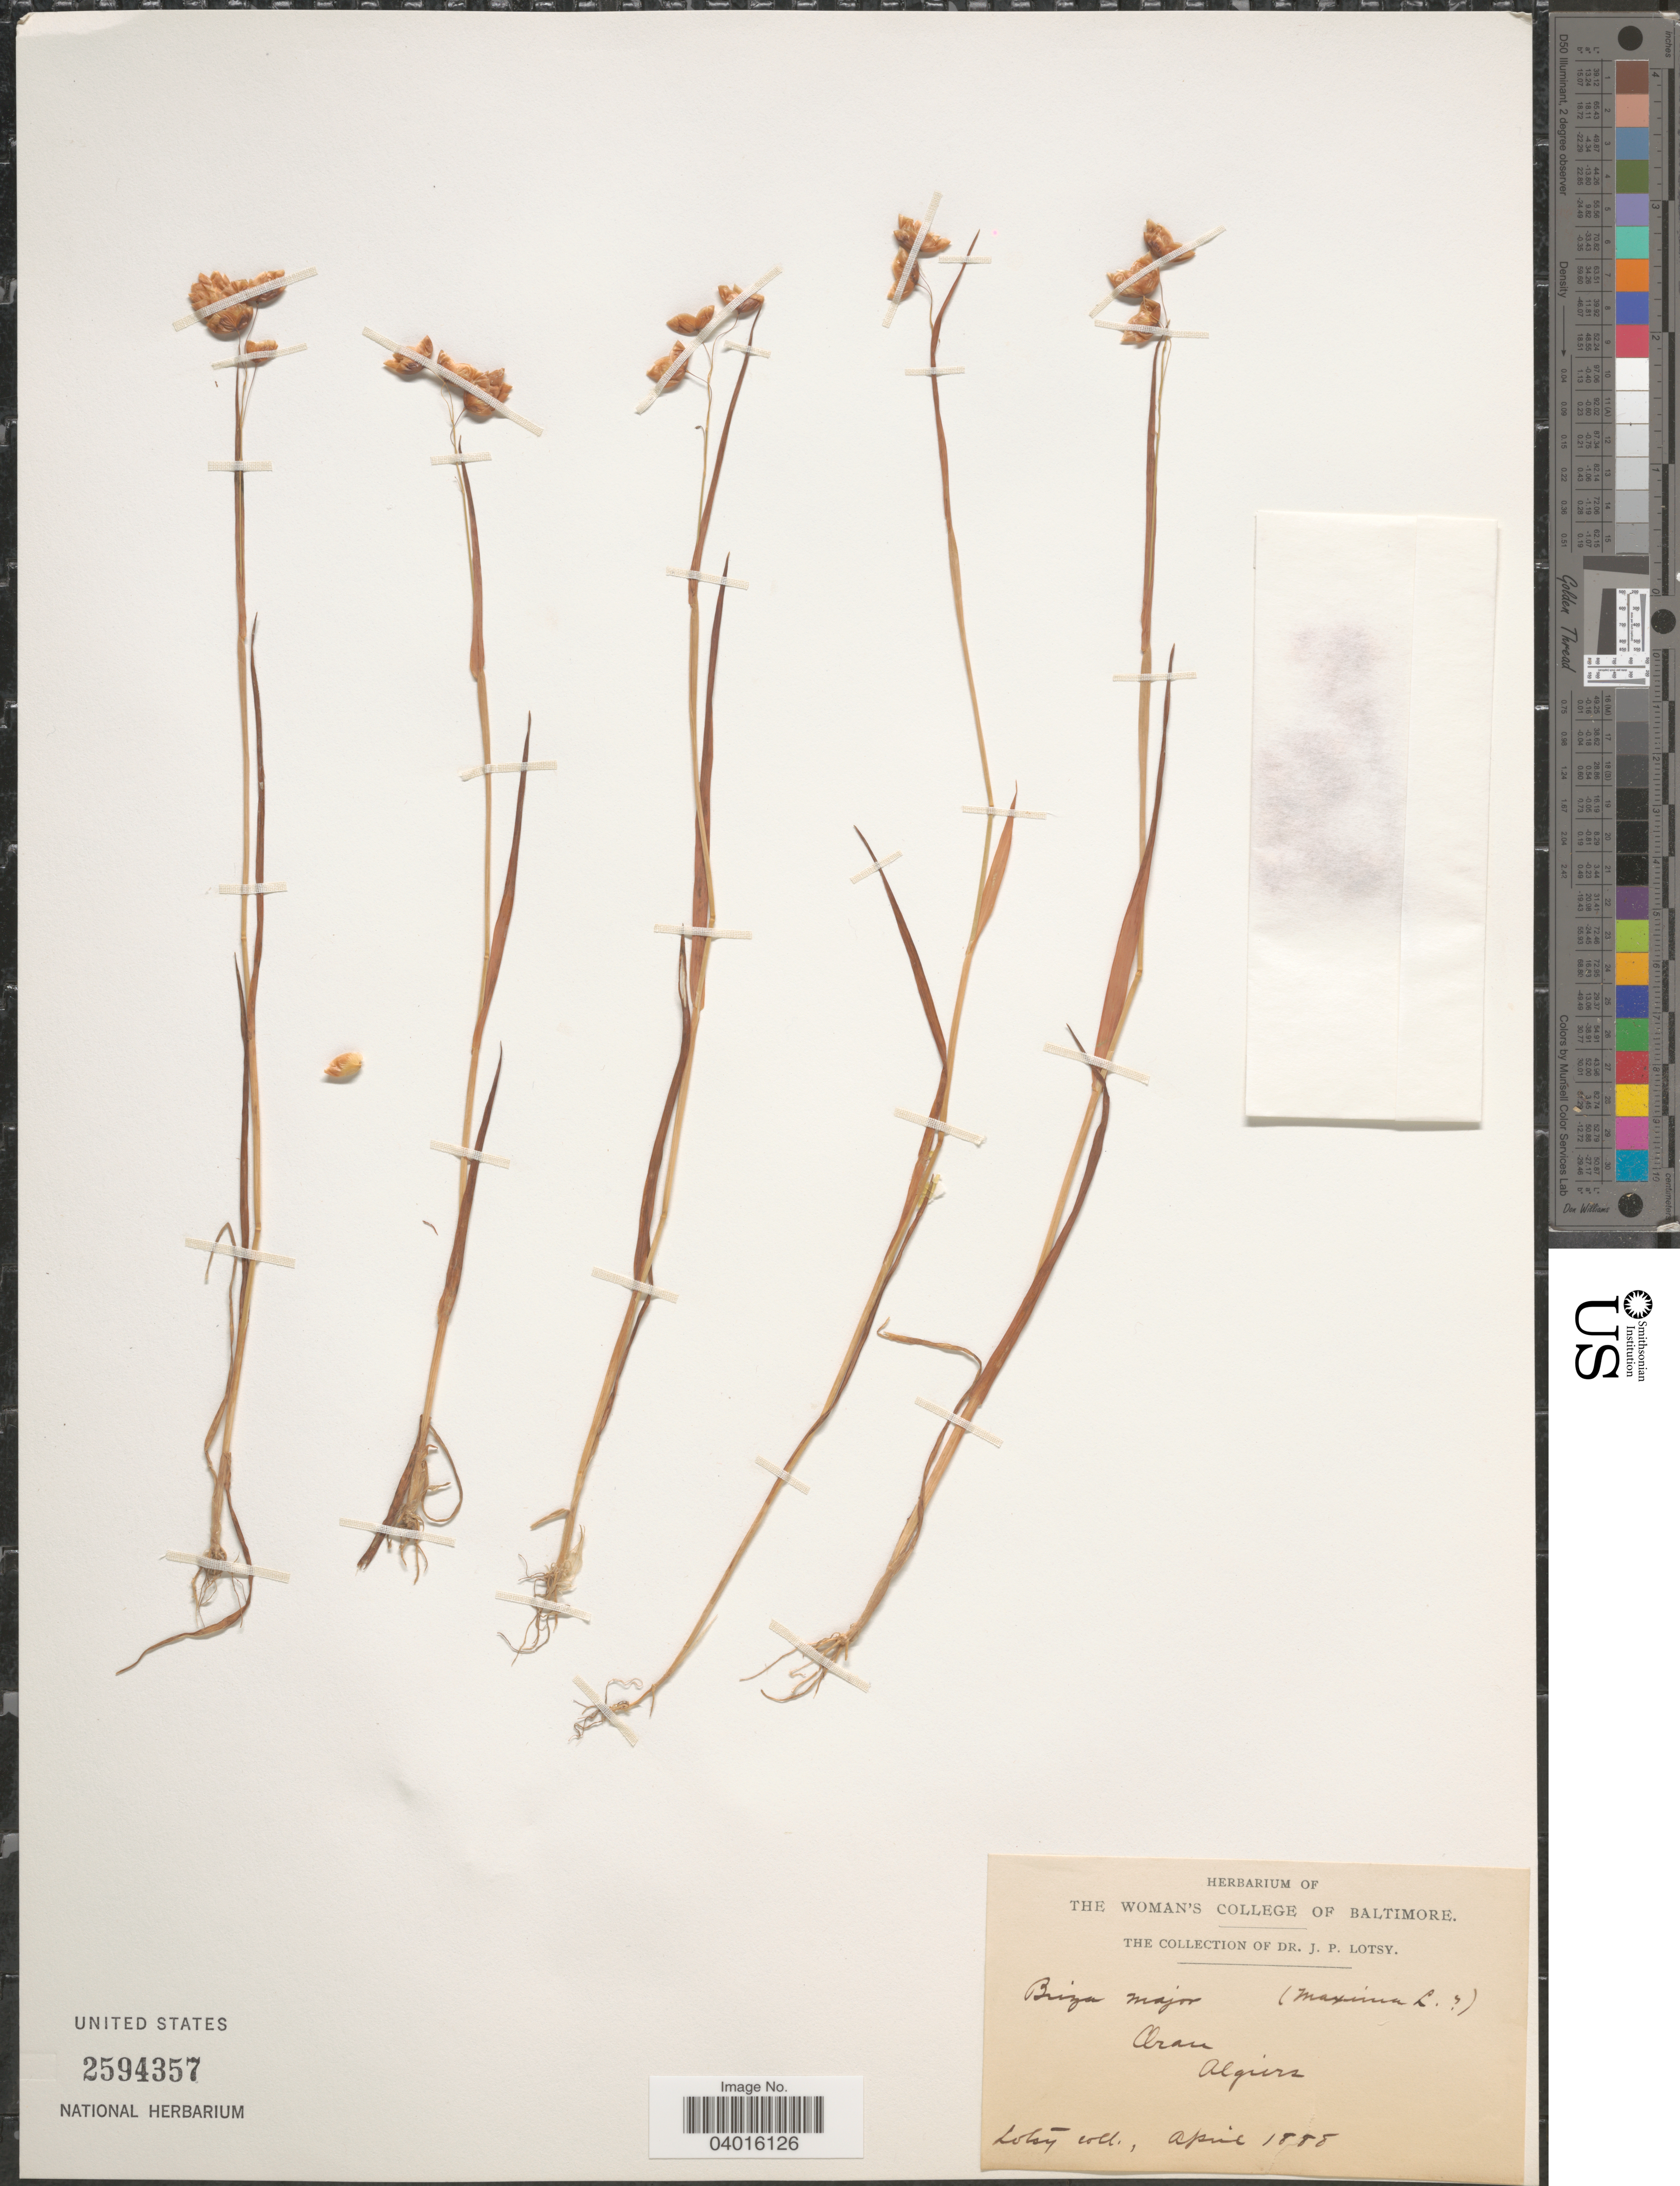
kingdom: Plantae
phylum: Tracheophyta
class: Liliopsida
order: Poales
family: Poaceae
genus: Briza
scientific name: Briza maxima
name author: L.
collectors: J. Lotsy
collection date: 1888-04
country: Algeria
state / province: Oran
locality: Algiers.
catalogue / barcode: US 2594357